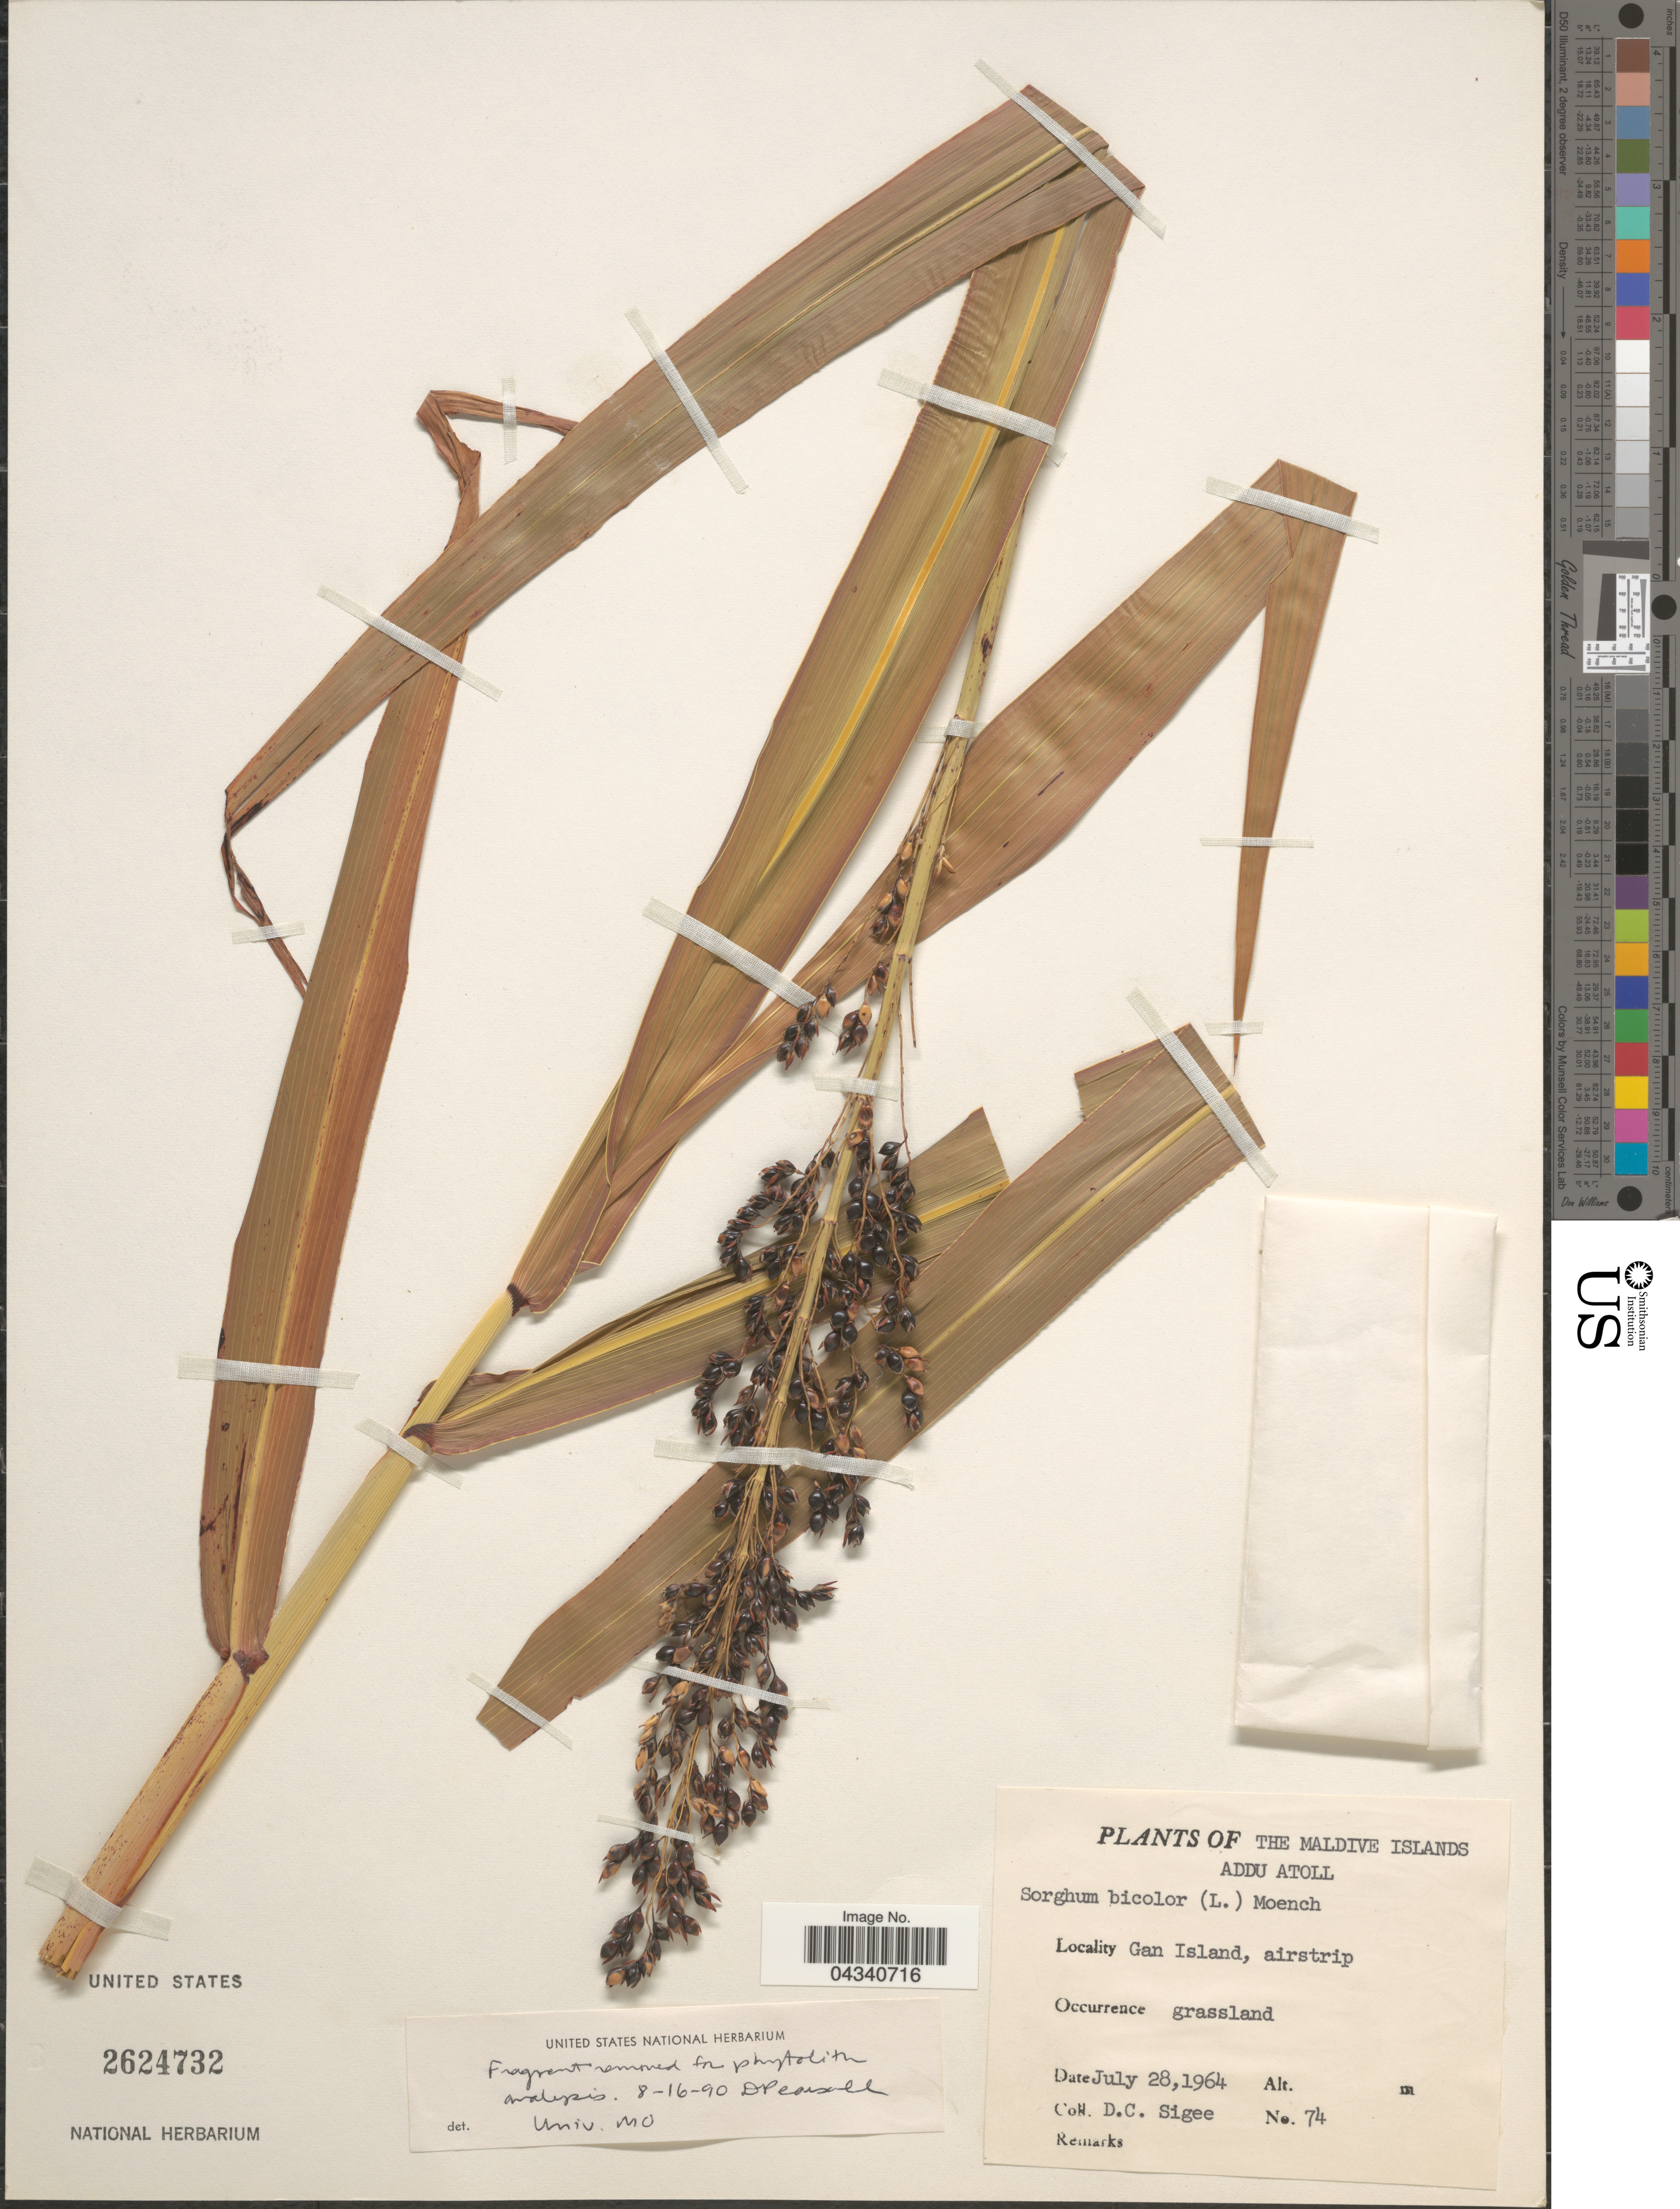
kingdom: Plantae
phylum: Tracheophyta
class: Liliopsida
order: Poales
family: Poaceae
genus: Sorghum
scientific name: Sorghum bicolor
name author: (L.) Moench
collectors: D. C. Sigee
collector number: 74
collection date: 1964-07-28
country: Maldive Islands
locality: Addu Atoll. Gan Island, airstrip.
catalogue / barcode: US 2624732